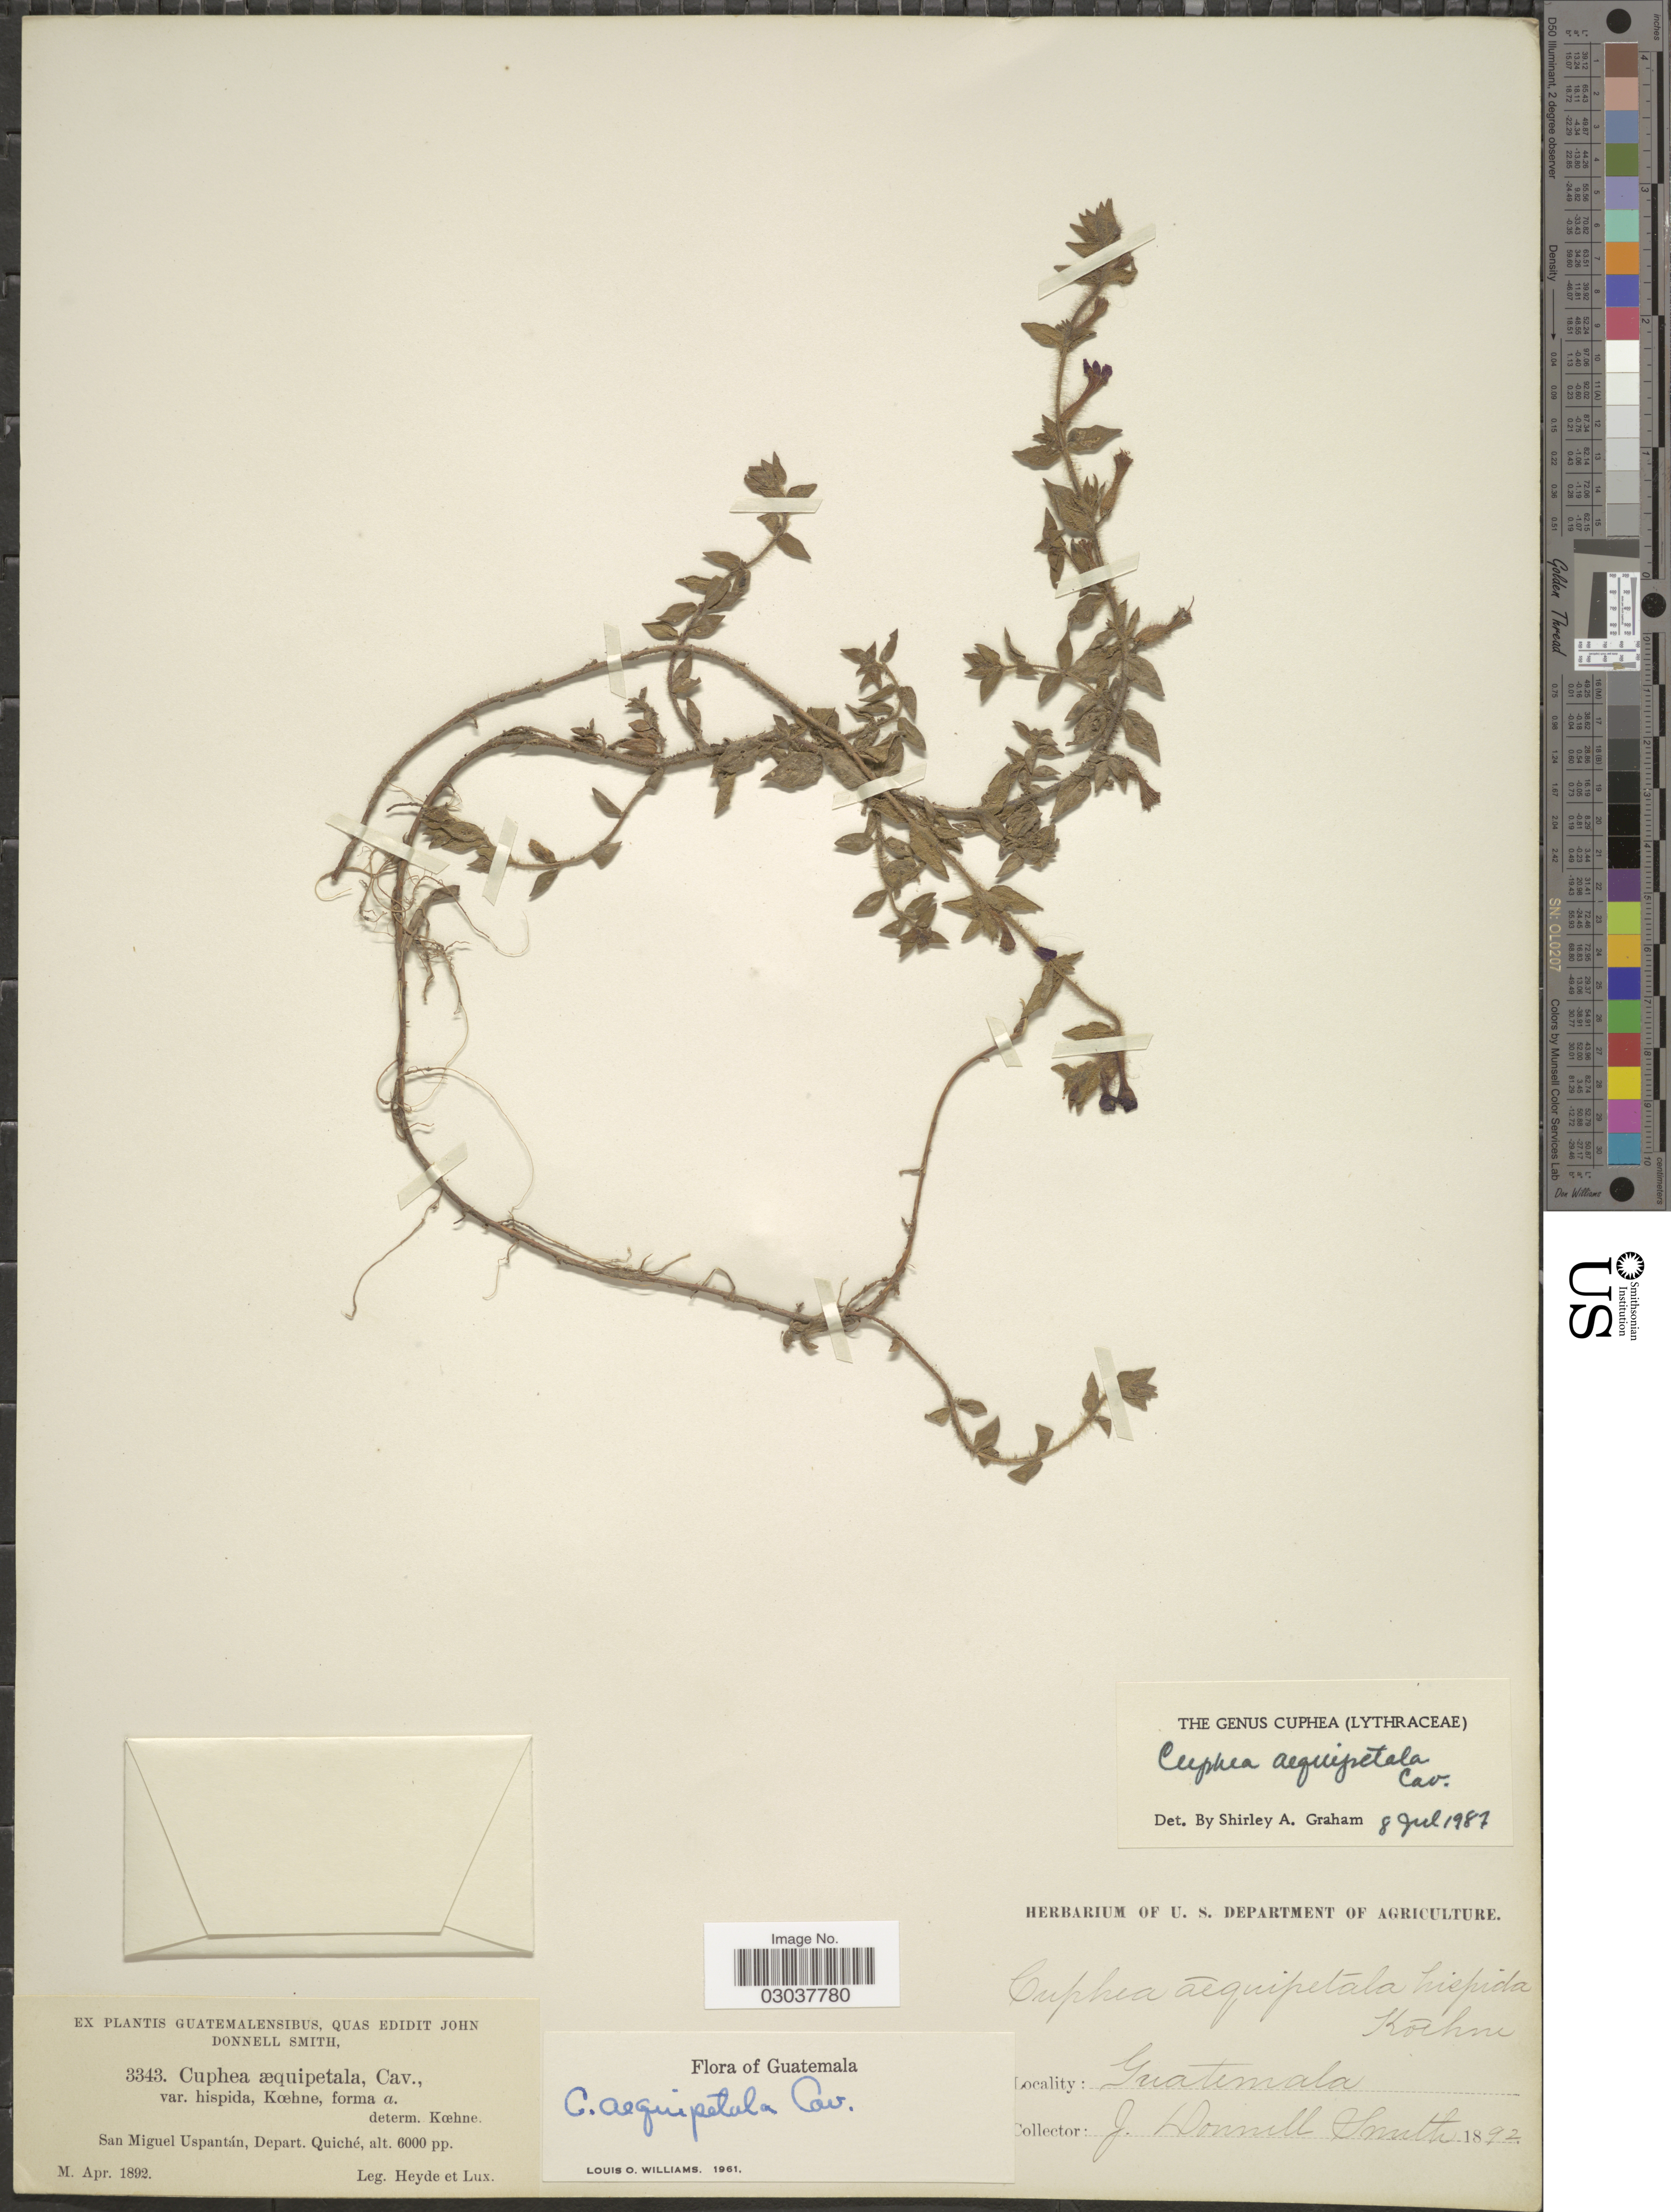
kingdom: Plantae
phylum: Tracheophyta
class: Magnoliopsida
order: Myrtales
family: Lythraceae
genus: Cuphea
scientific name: Cuphea aequipetala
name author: Cav.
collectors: Heyde & Lux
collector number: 3343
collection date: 1892-04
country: Guatemala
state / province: El Quiché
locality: San Miguel Uspantán, Depart. Quiché.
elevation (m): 1829